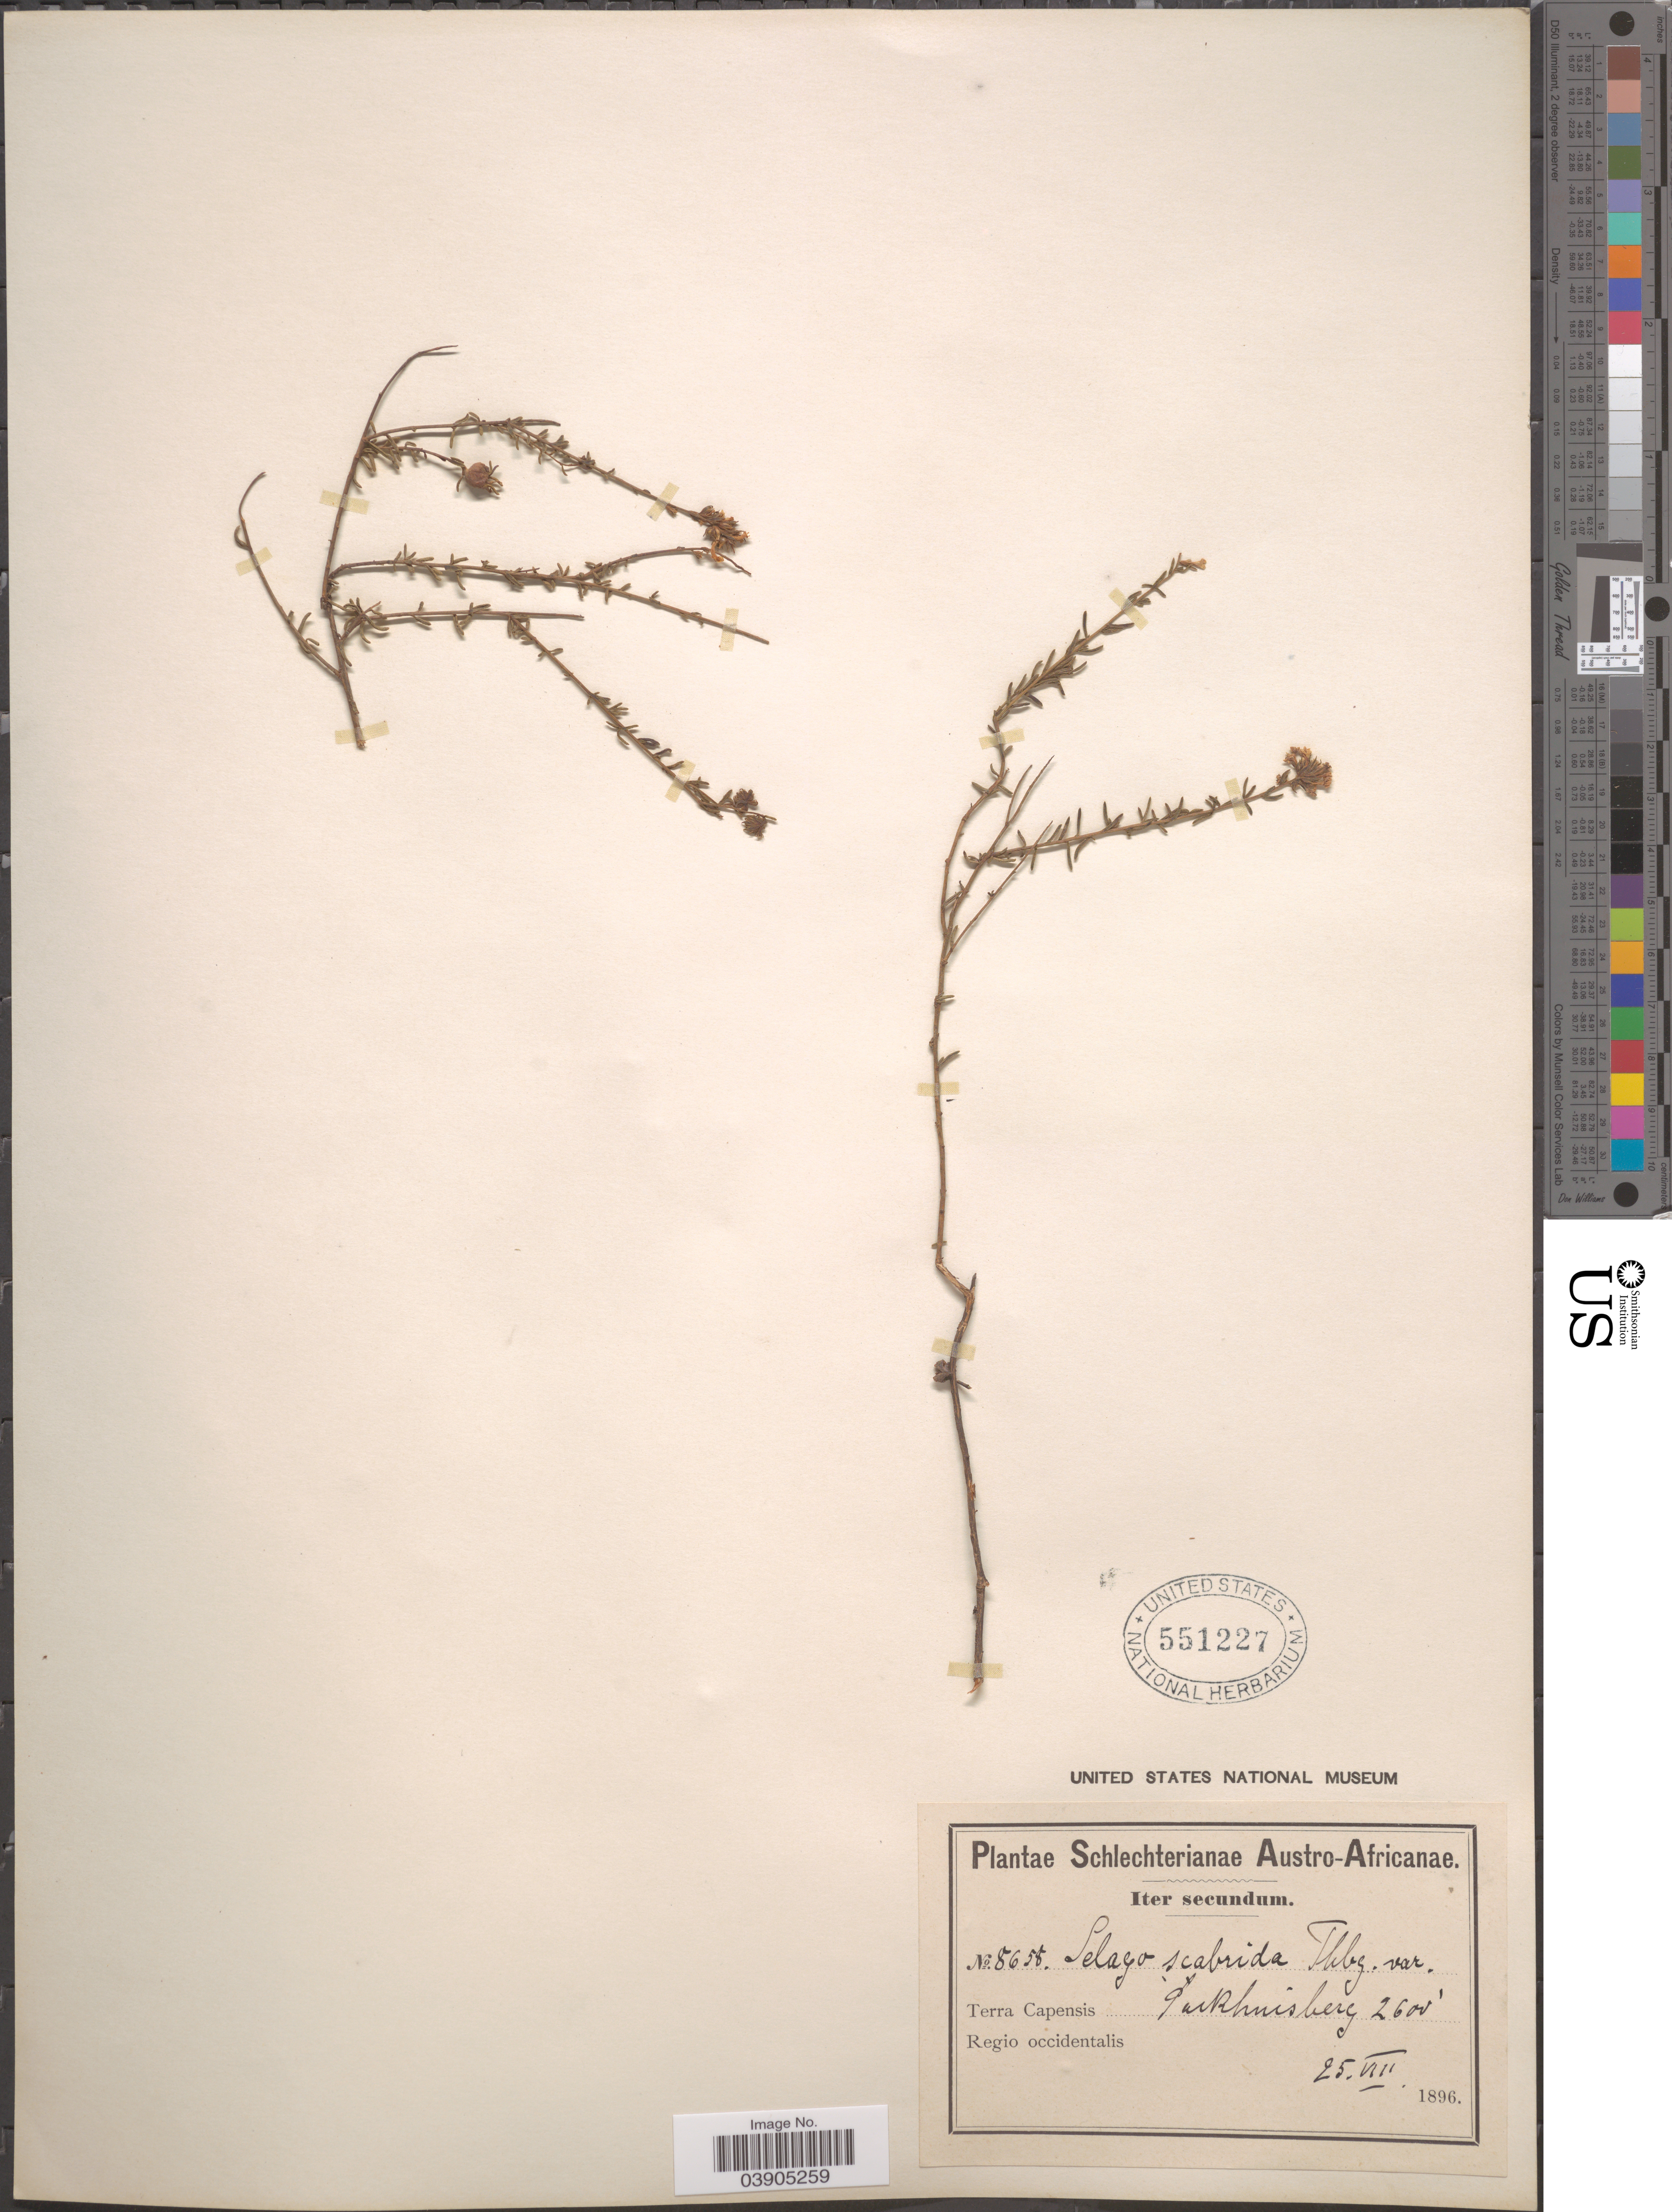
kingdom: Plantae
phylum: Tracheophyta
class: Magnoliopsida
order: Lamiales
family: Scrophulariaceae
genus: Selago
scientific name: Selago scabrida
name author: Thunb.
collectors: Schlechter, --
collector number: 8658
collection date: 1896-08-25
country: South Africa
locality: Austro-Africanae. Terra Capensis Packhuisberg. Regio occidentalis.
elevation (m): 792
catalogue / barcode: US 551227